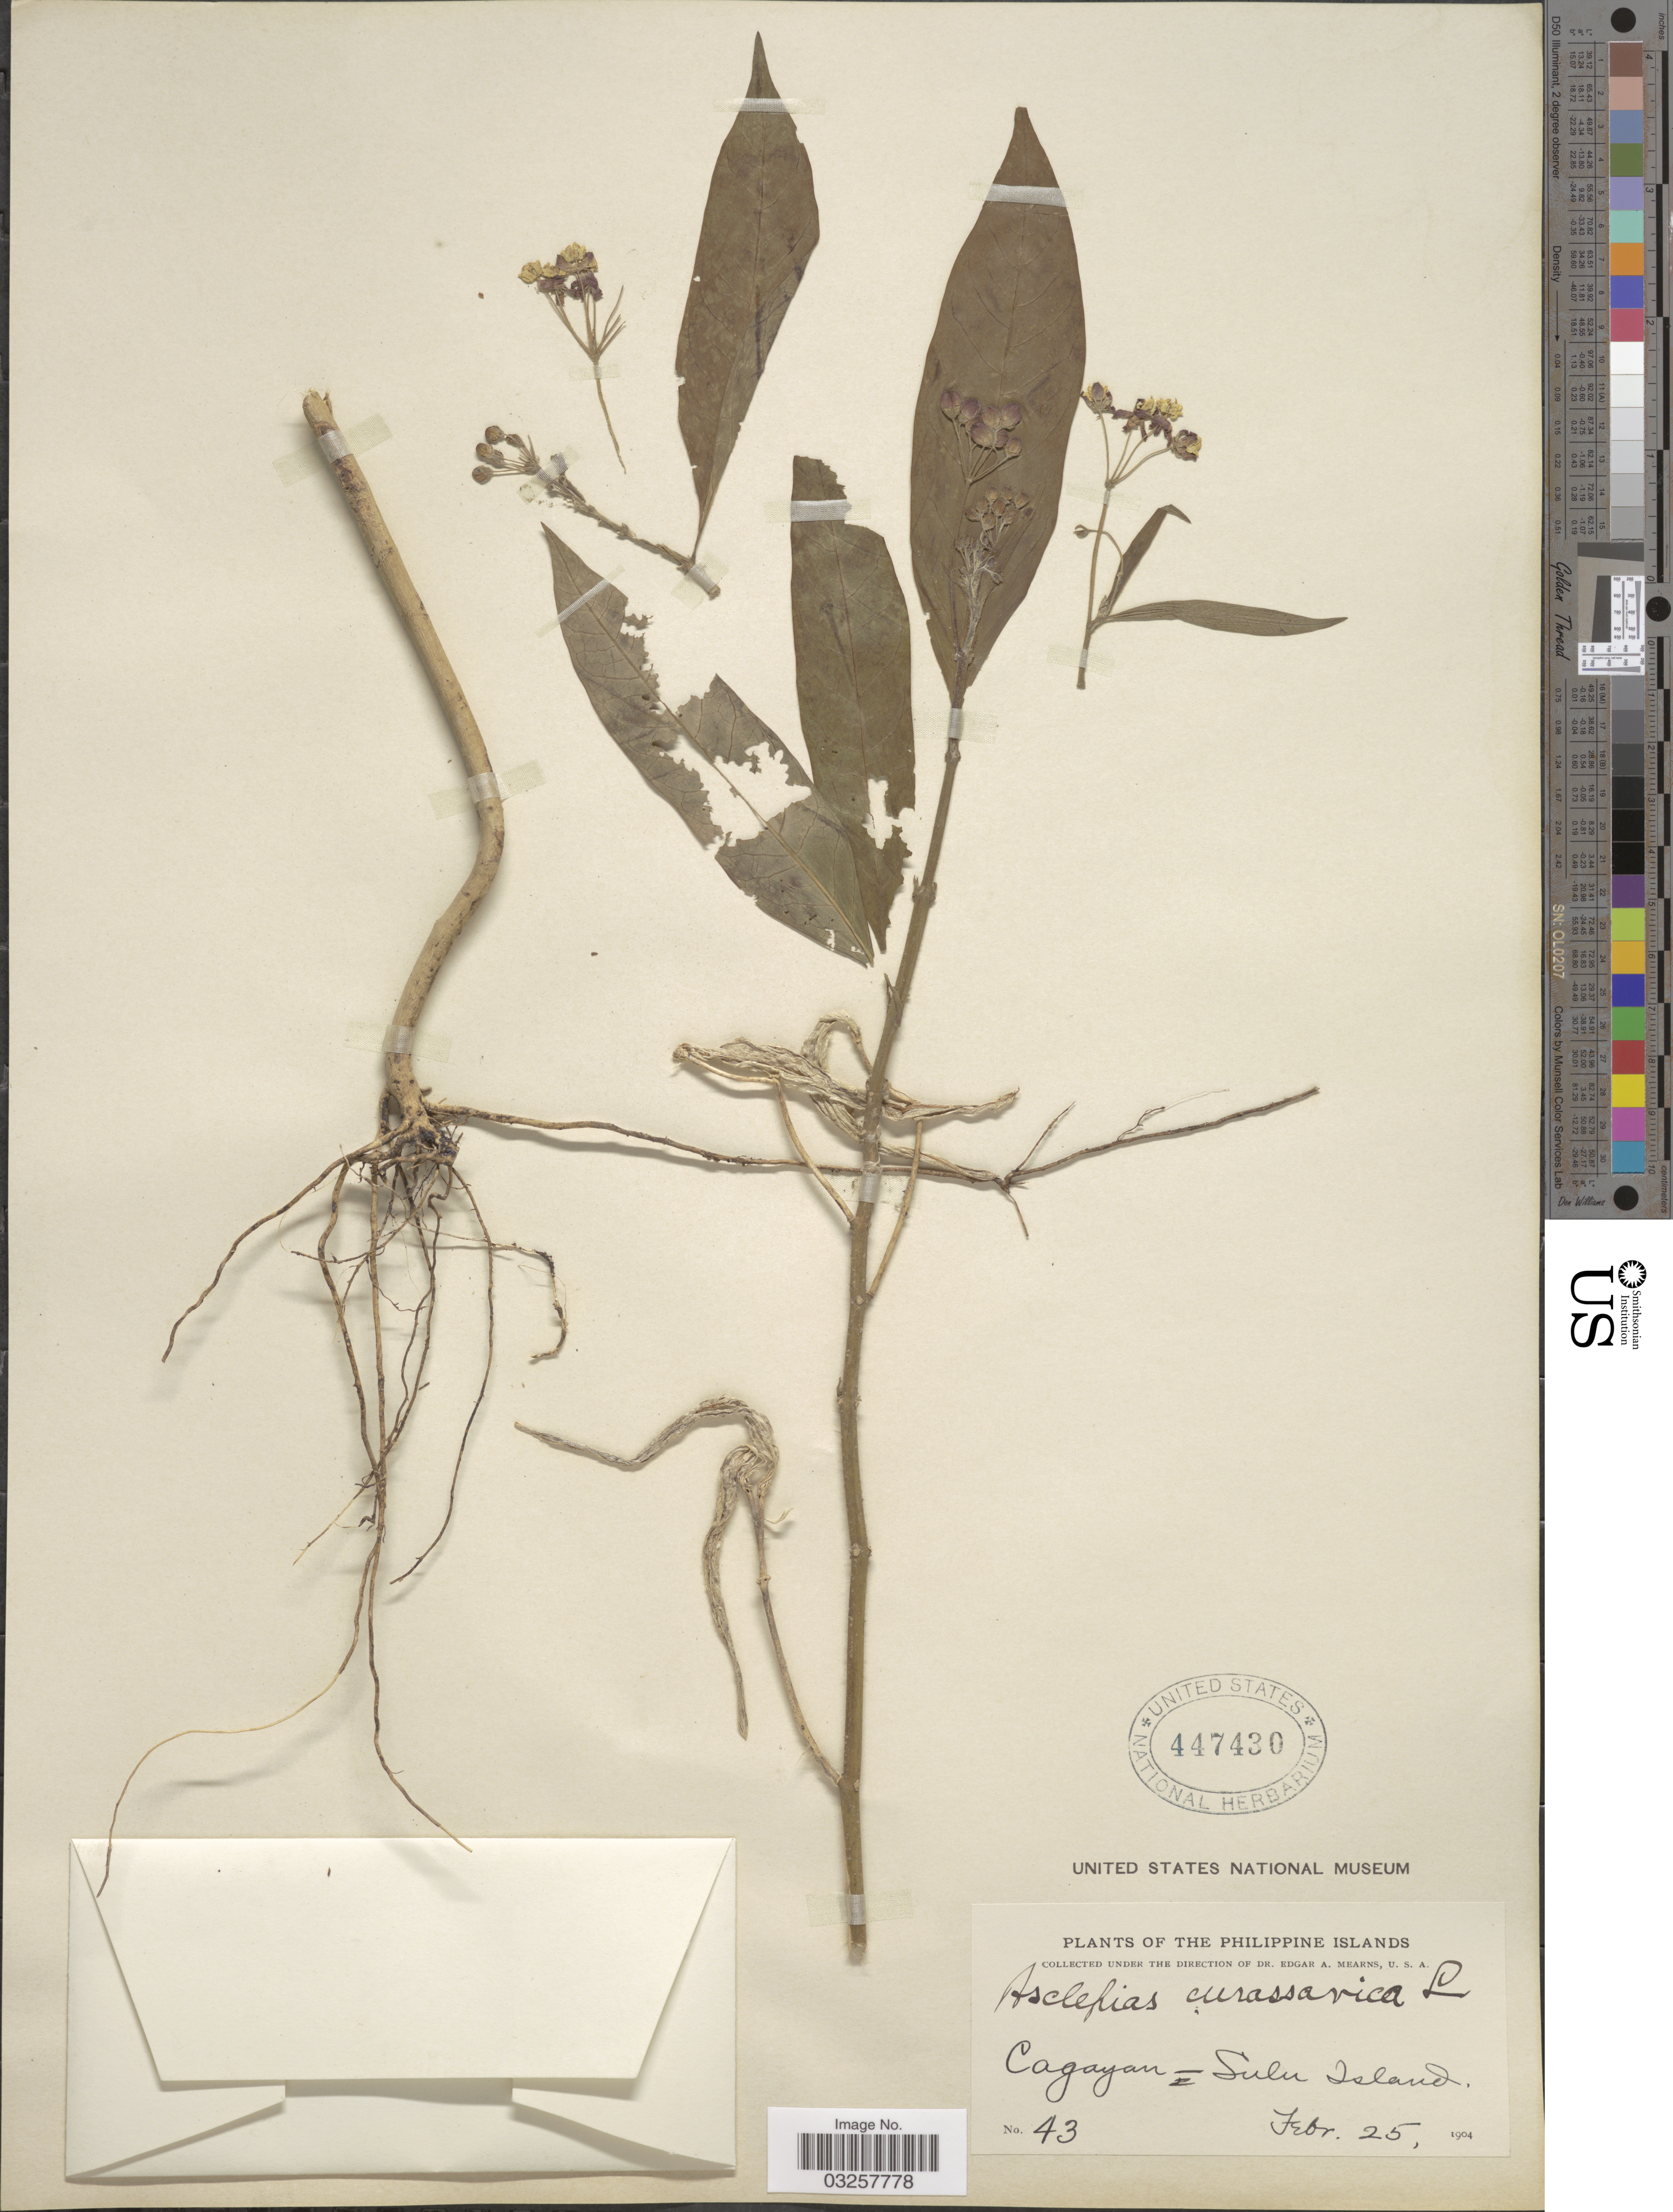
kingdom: Plantae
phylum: Tracheophyta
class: Magnoliopsida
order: Gentianales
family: Apocynaceae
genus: Asclepias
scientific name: Asclepias curassavica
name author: L.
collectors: E. A. Mearns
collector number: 43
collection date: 1904-02-25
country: Philippines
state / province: Muslim Mindanao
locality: Cagayan-Sulu Island.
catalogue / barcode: US 447430